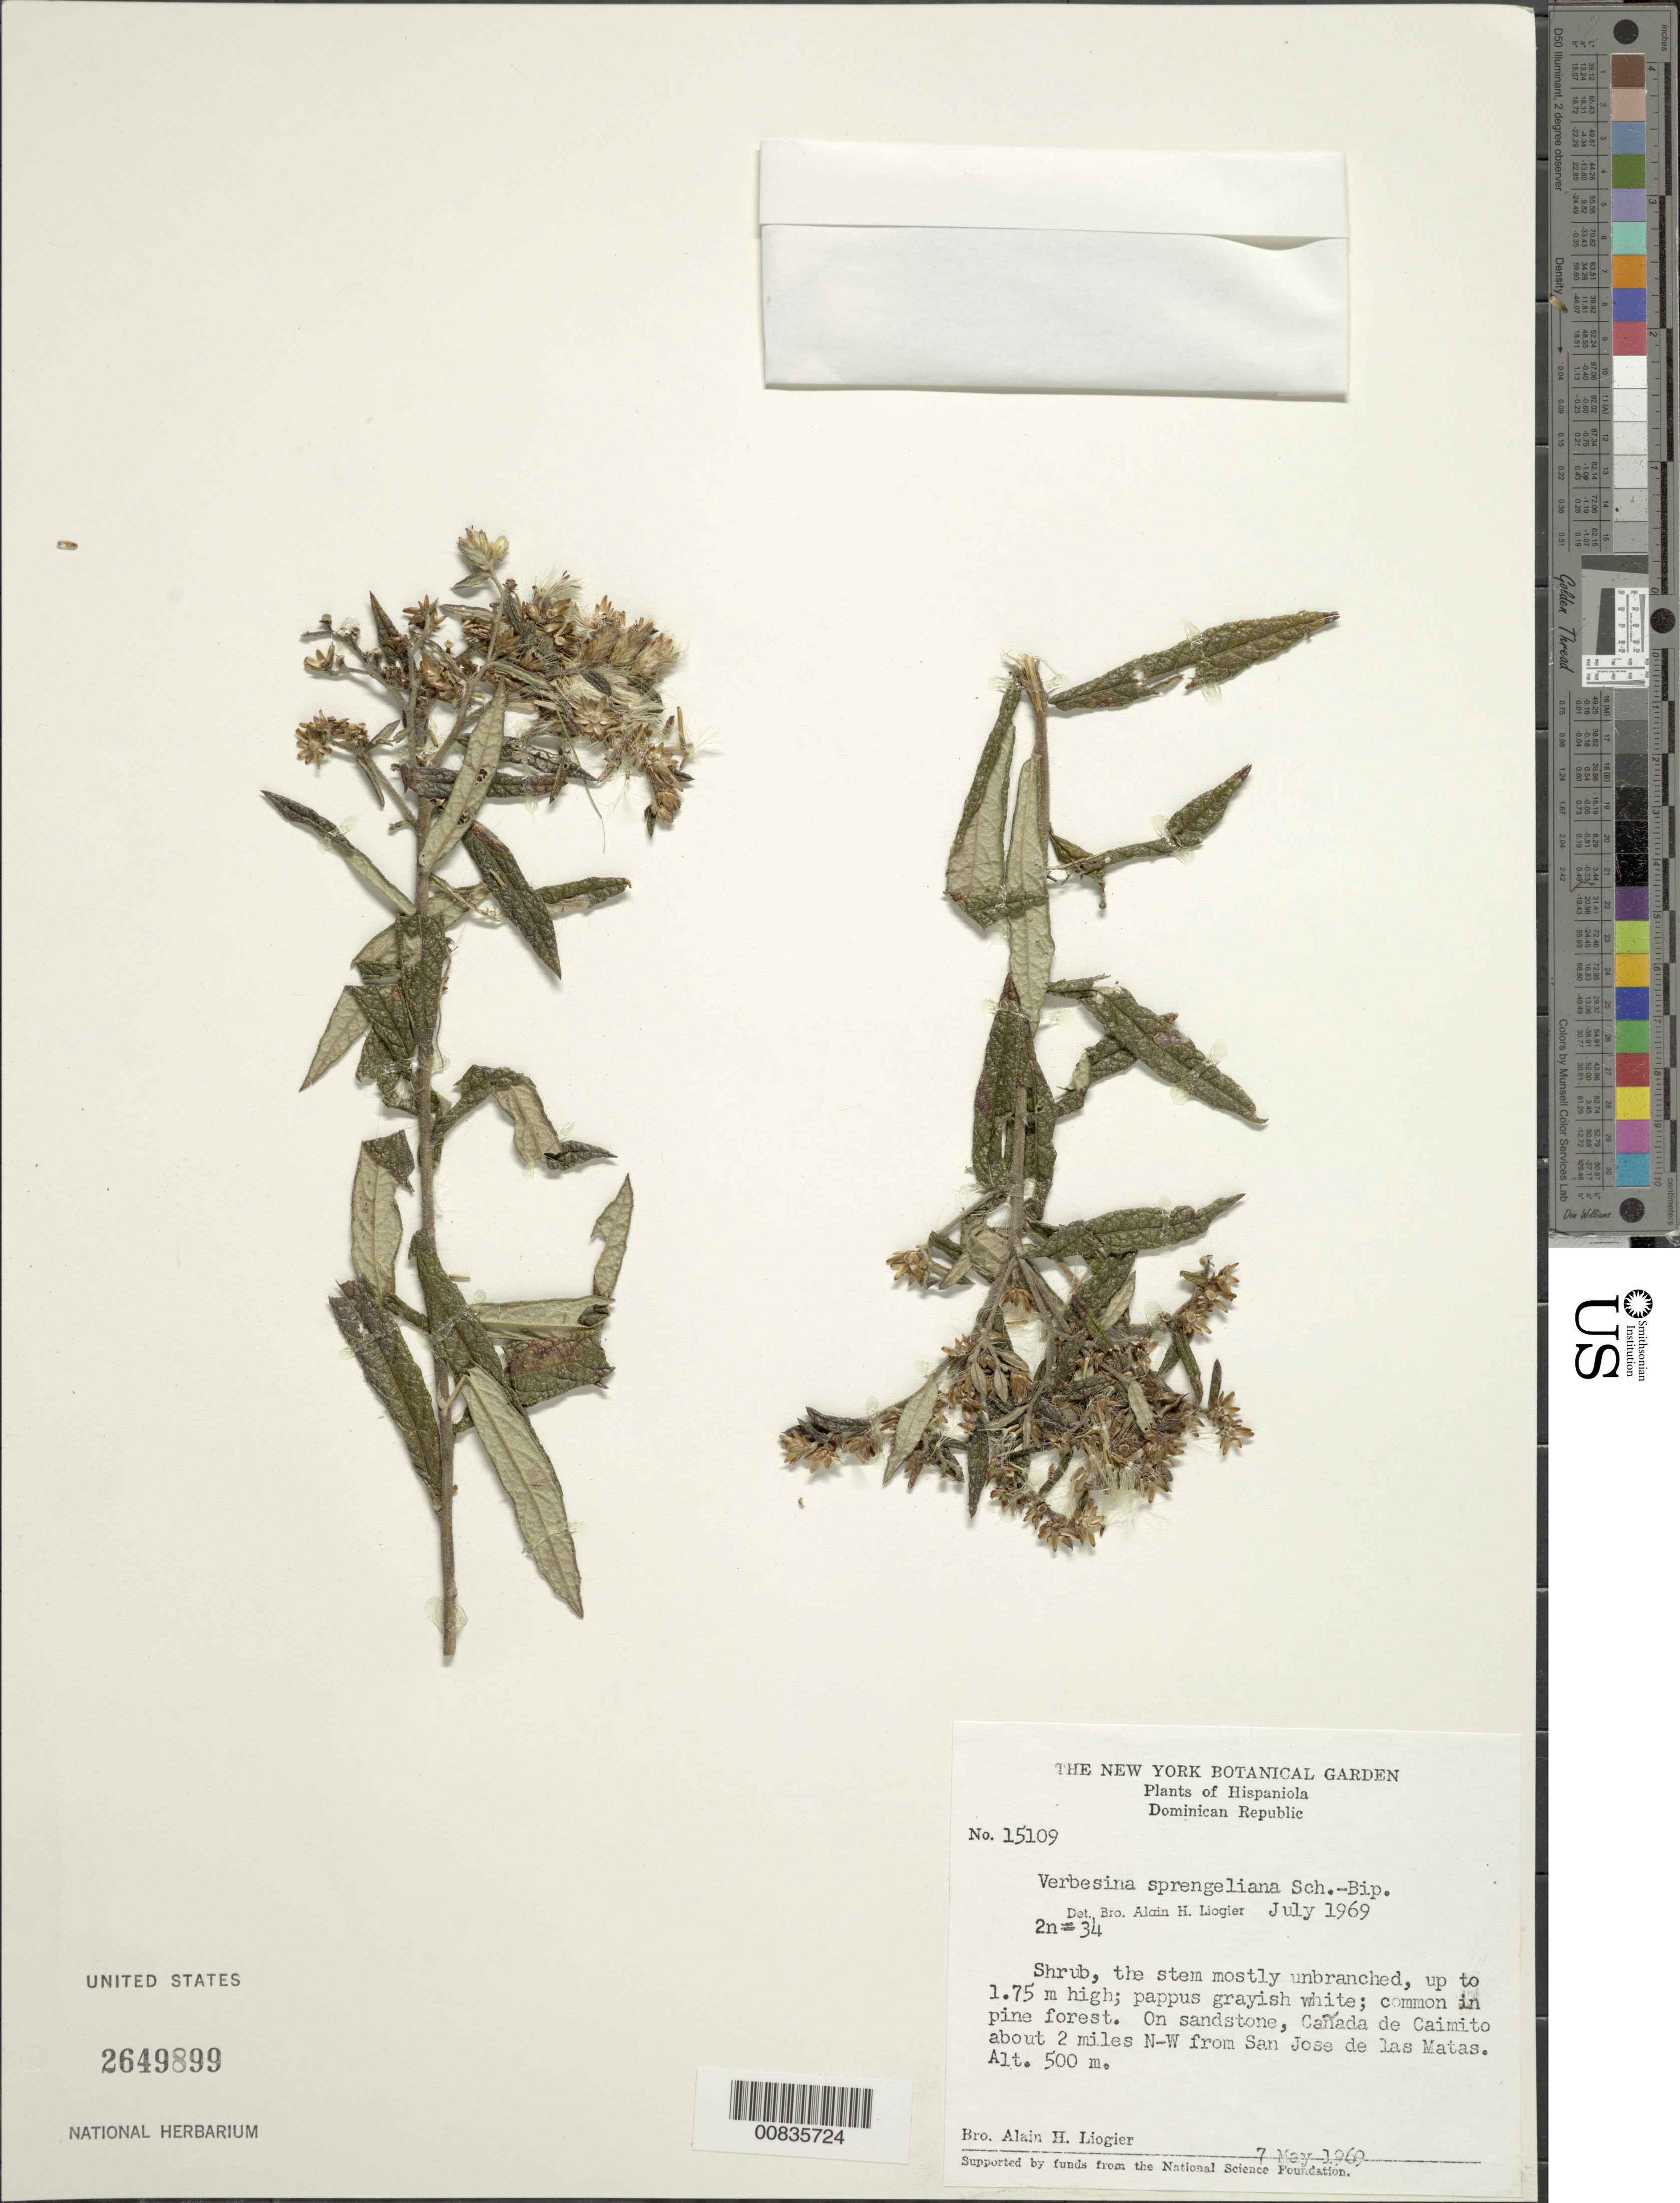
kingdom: Plantae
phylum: Tracheophyta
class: Magnoliopsida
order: Asterales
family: Asteraceae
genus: Lepidaploa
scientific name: Lepidaploa sprengeliana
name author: (Sch. Bip.) H. Rob.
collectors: A. H. Liogier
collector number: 15109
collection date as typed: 07 May 1969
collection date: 1969-05-07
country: Dominican Republic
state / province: Santiago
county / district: San José de las Matas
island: Hispaniola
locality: Cañada de Caimito, about 2 miles NW from San José de las Matas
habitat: On sandstone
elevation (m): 500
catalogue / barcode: US 2649899